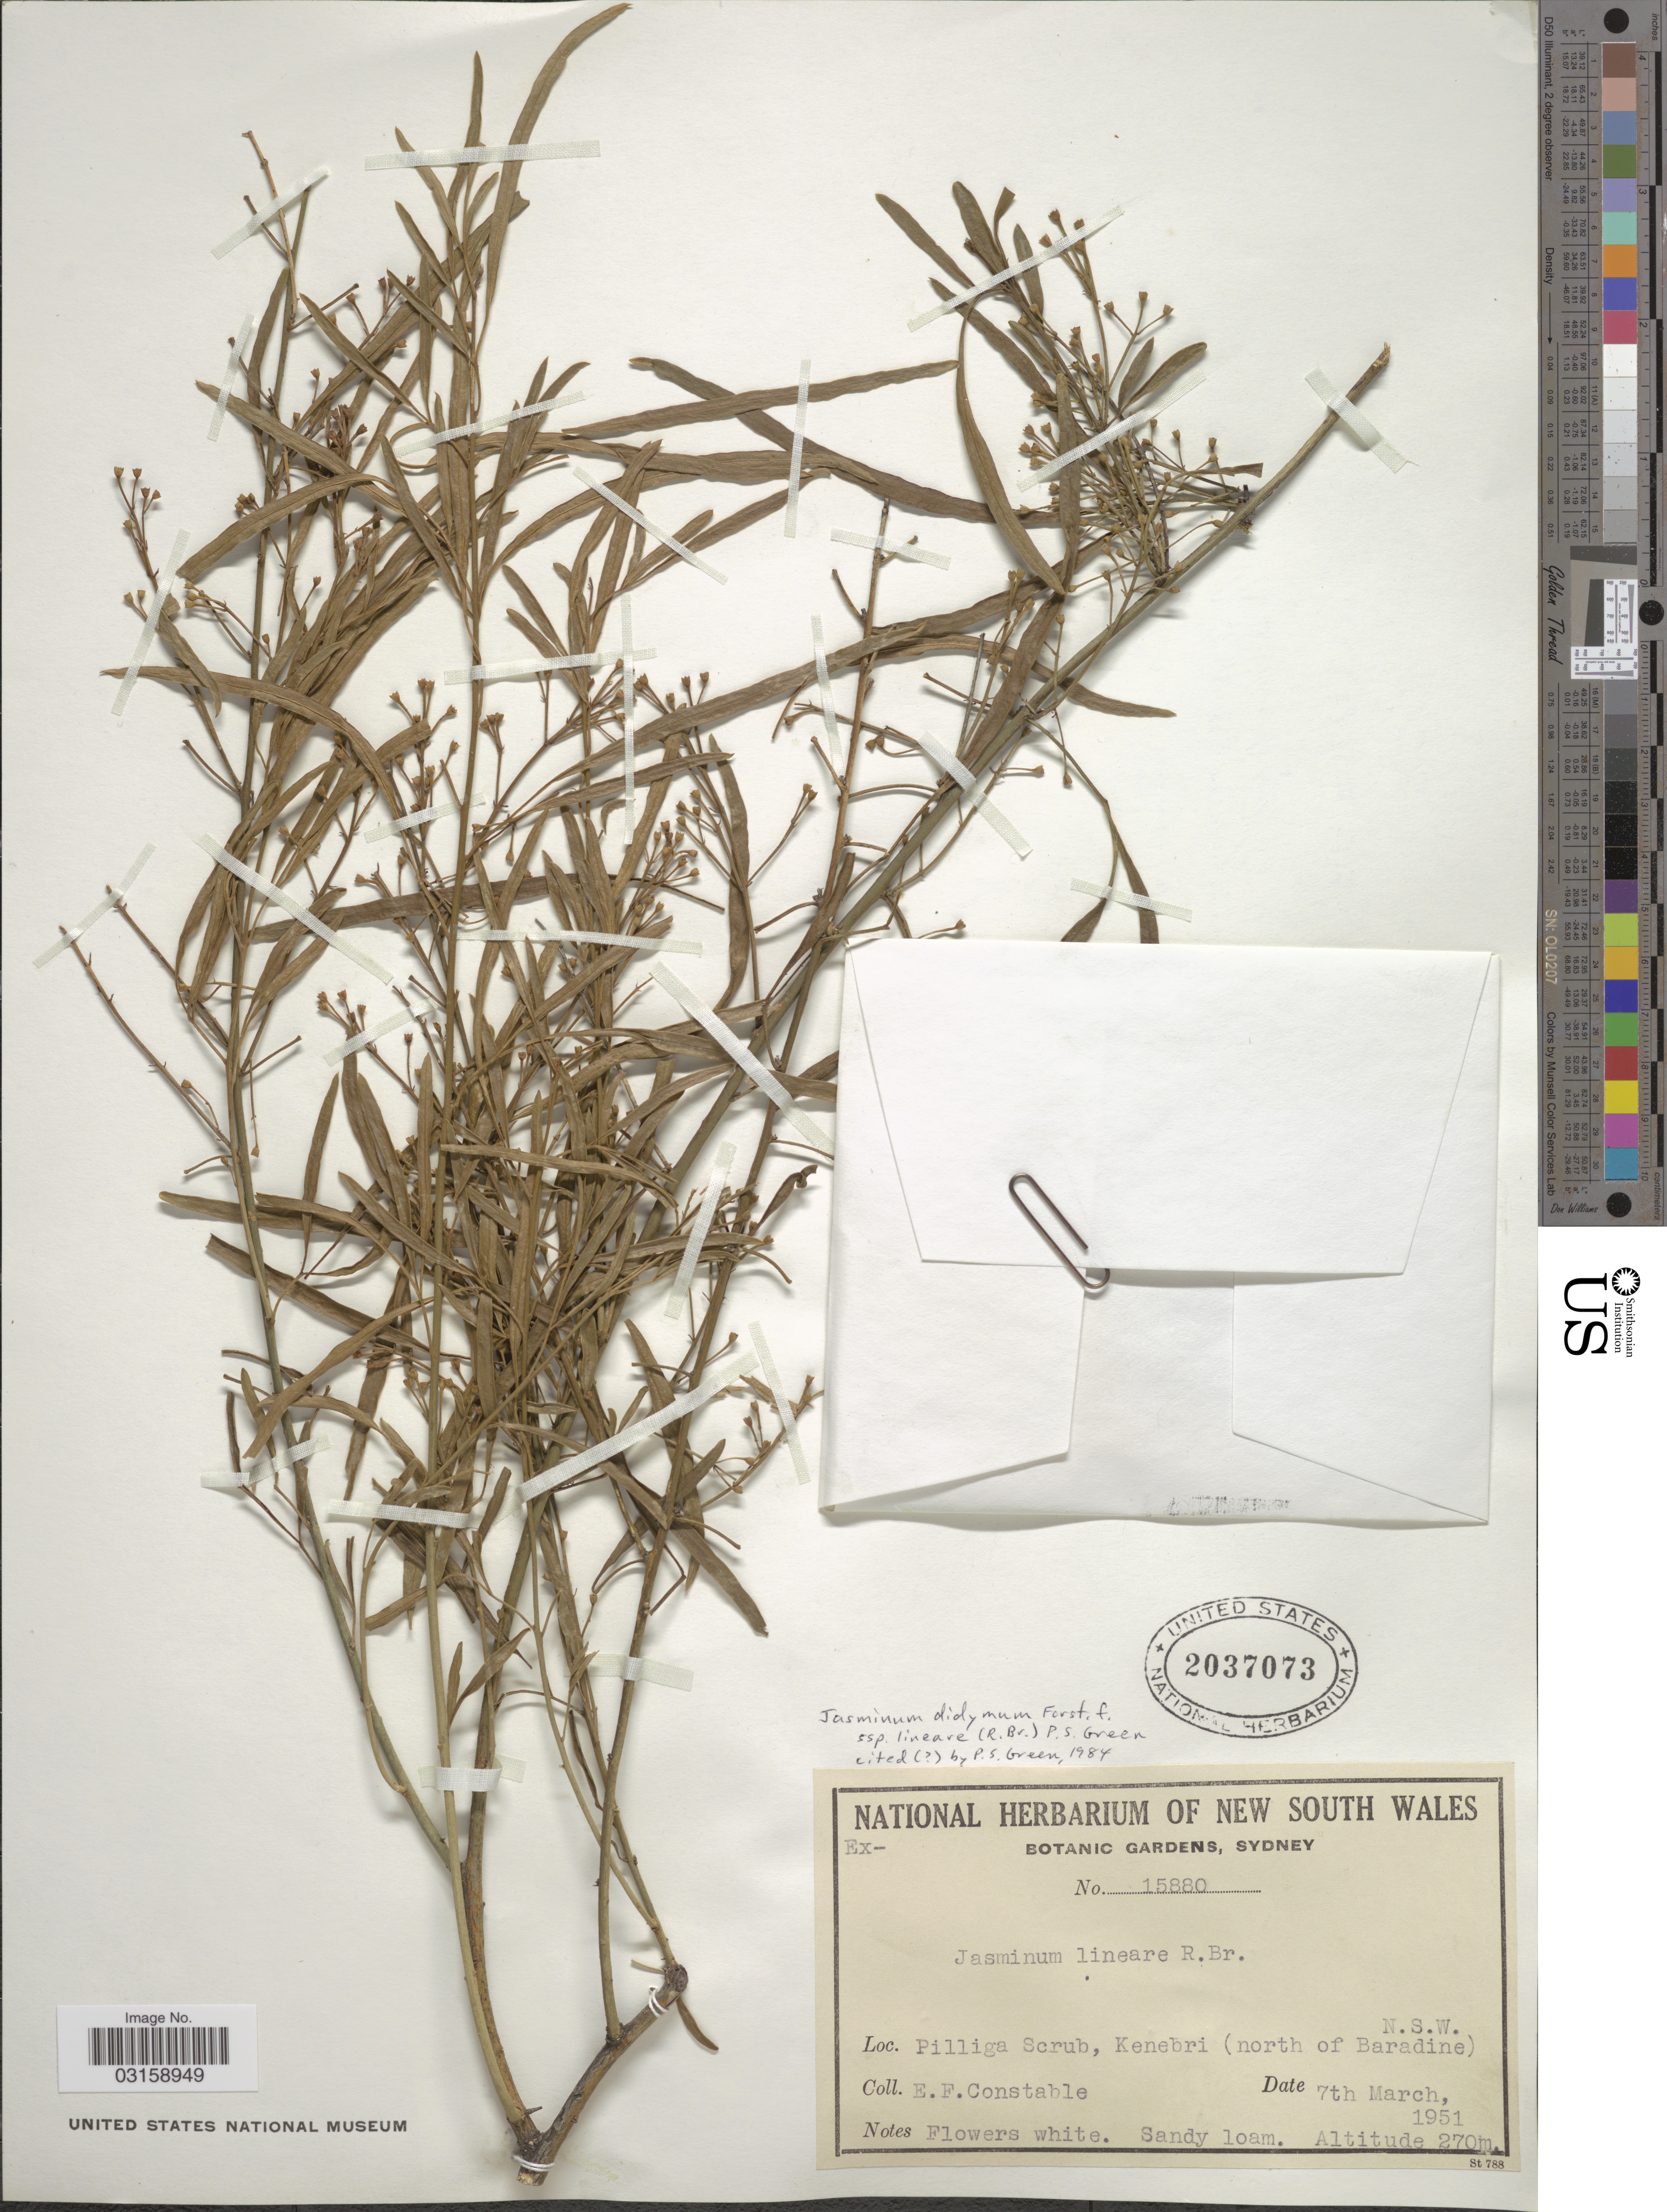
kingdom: Plantae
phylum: Tracheophyta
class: Magnoliopsida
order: Lamiales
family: Oleaceae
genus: Jasminum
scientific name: Jasminum didymum subsp. lineare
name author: (R. Br.) P.S. Green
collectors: E. F. Constable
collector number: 15880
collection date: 1951-03-07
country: Australia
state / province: New South Wales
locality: Pilliga Scrub, Kenebri (north of Baradine).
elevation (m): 270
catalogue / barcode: US 2037073